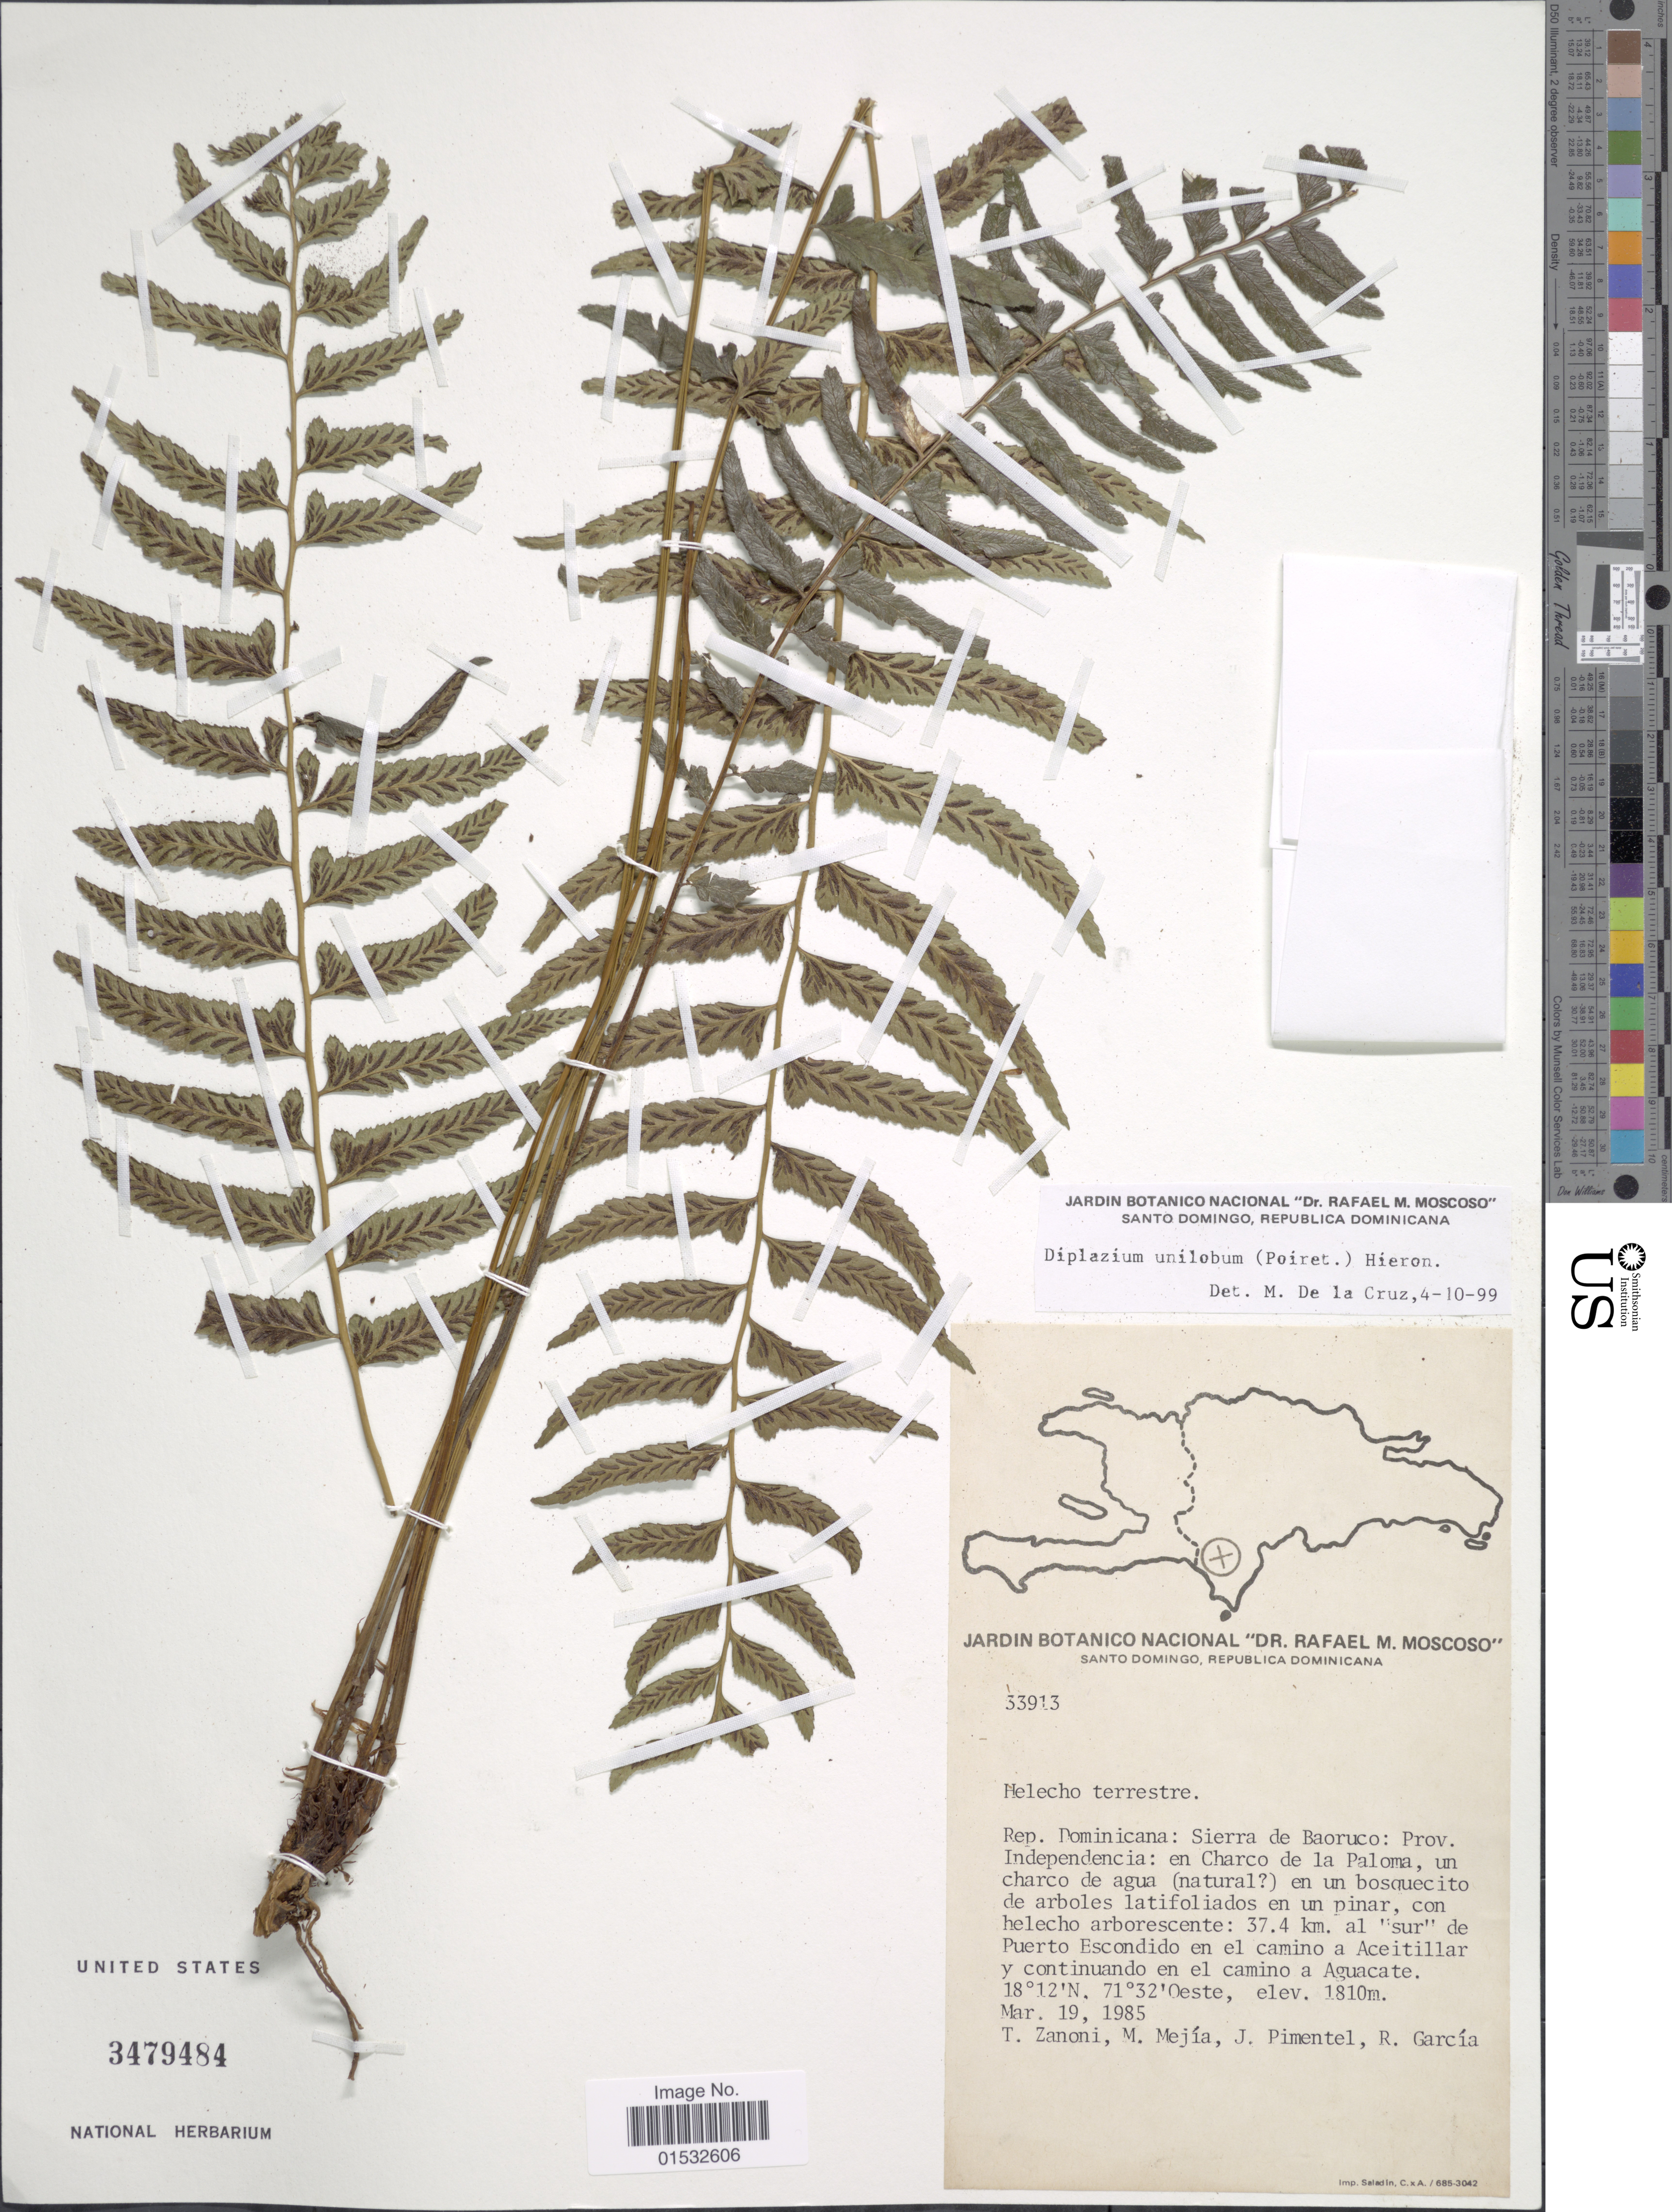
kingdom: Plantae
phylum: Tracheophyta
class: Polypodiopsida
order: Polypodiales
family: Athyriaceae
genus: Diplazium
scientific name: Diplazium unilobum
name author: (Poir.) Hieron.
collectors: T. A. Zanoni, M. Mejia, J. Pimentel & R. García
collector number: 33913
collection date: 1985-03-19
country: Dominican Republic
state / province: Independencia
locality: Sierra de Baoruco. en Charco de la paloma, un charco de agua (natural [unsure placement]) en un bosquecito de arboles latifaoliades en un pinar, con helecho arborescente: 37.4 km. al "sur" de Puerto Escondido en el camino a Aguacate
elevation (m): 1810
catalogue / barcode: US 3479484